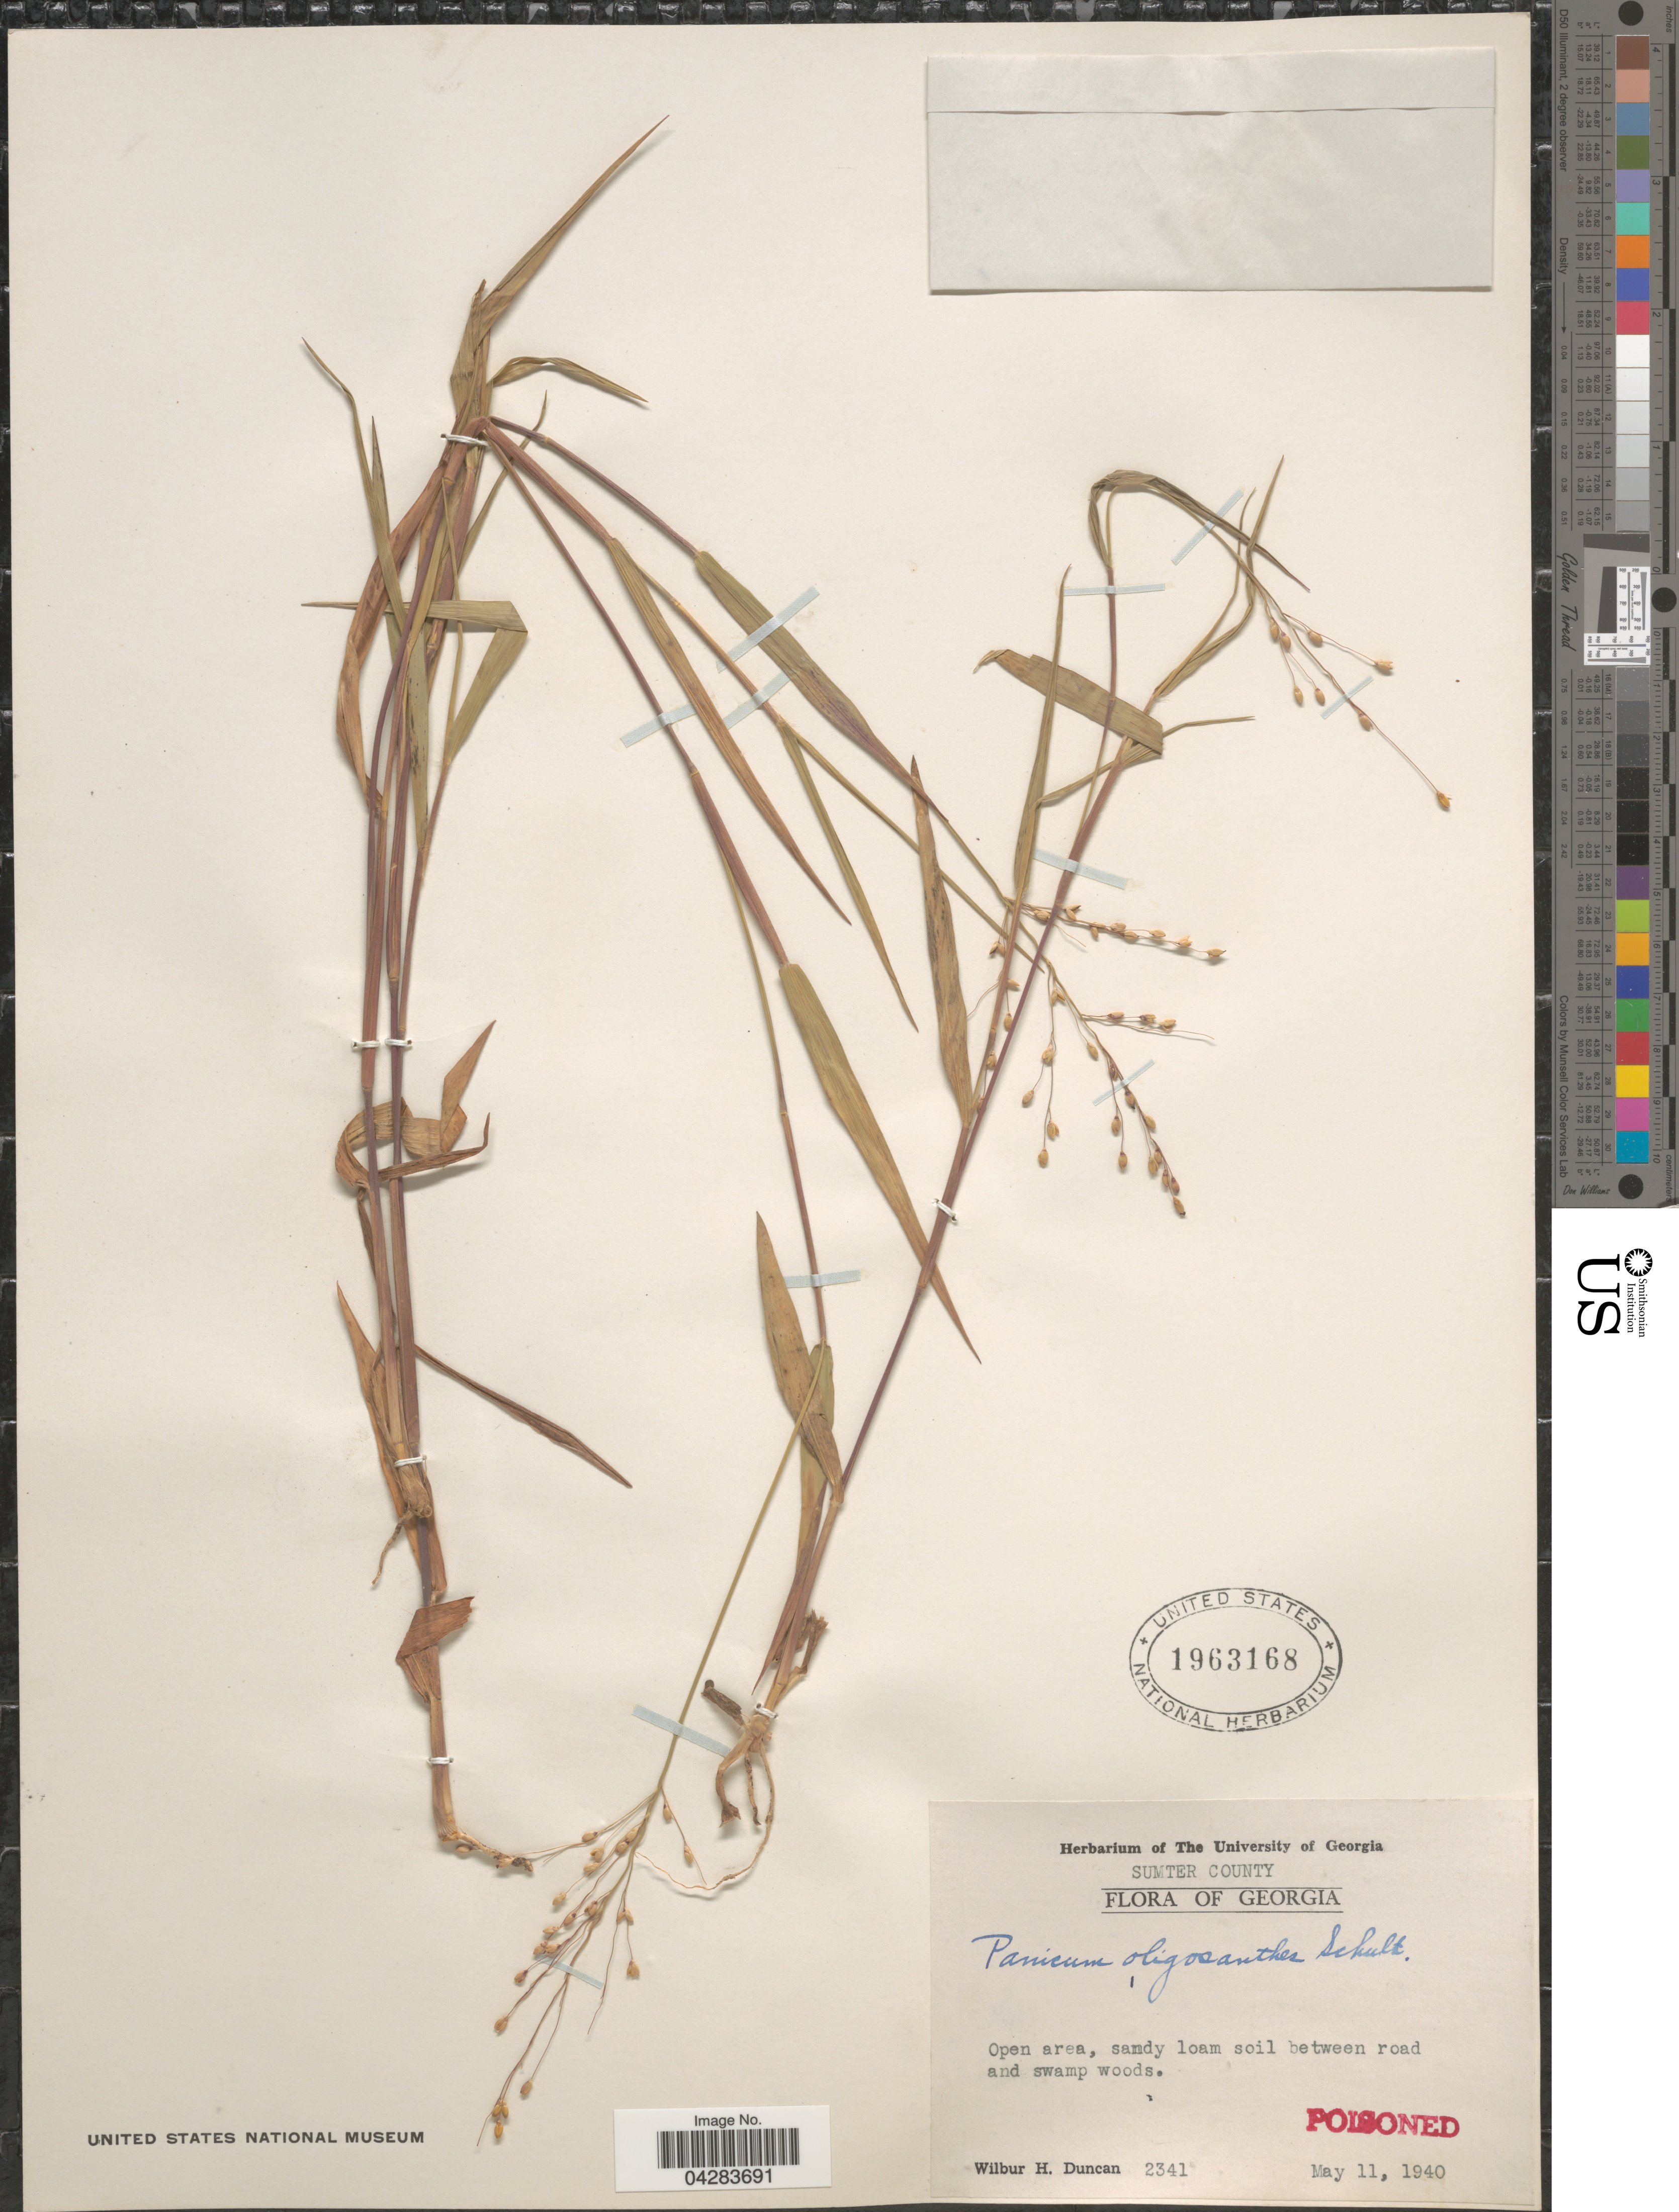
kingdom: Plantae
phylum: Tracheophyta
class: Liliopsida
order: Poales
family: Poaceae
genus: Dichanthelium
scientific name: Dichanthelium oligosanthes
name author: (Schult.) Gould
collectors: W. H. Duncan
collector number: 2341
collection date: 1940-05-11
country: United States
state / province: Georgia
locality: Sumter County. Open area, sandy loam soil between road and swamp woods.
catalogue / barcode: US 1963168